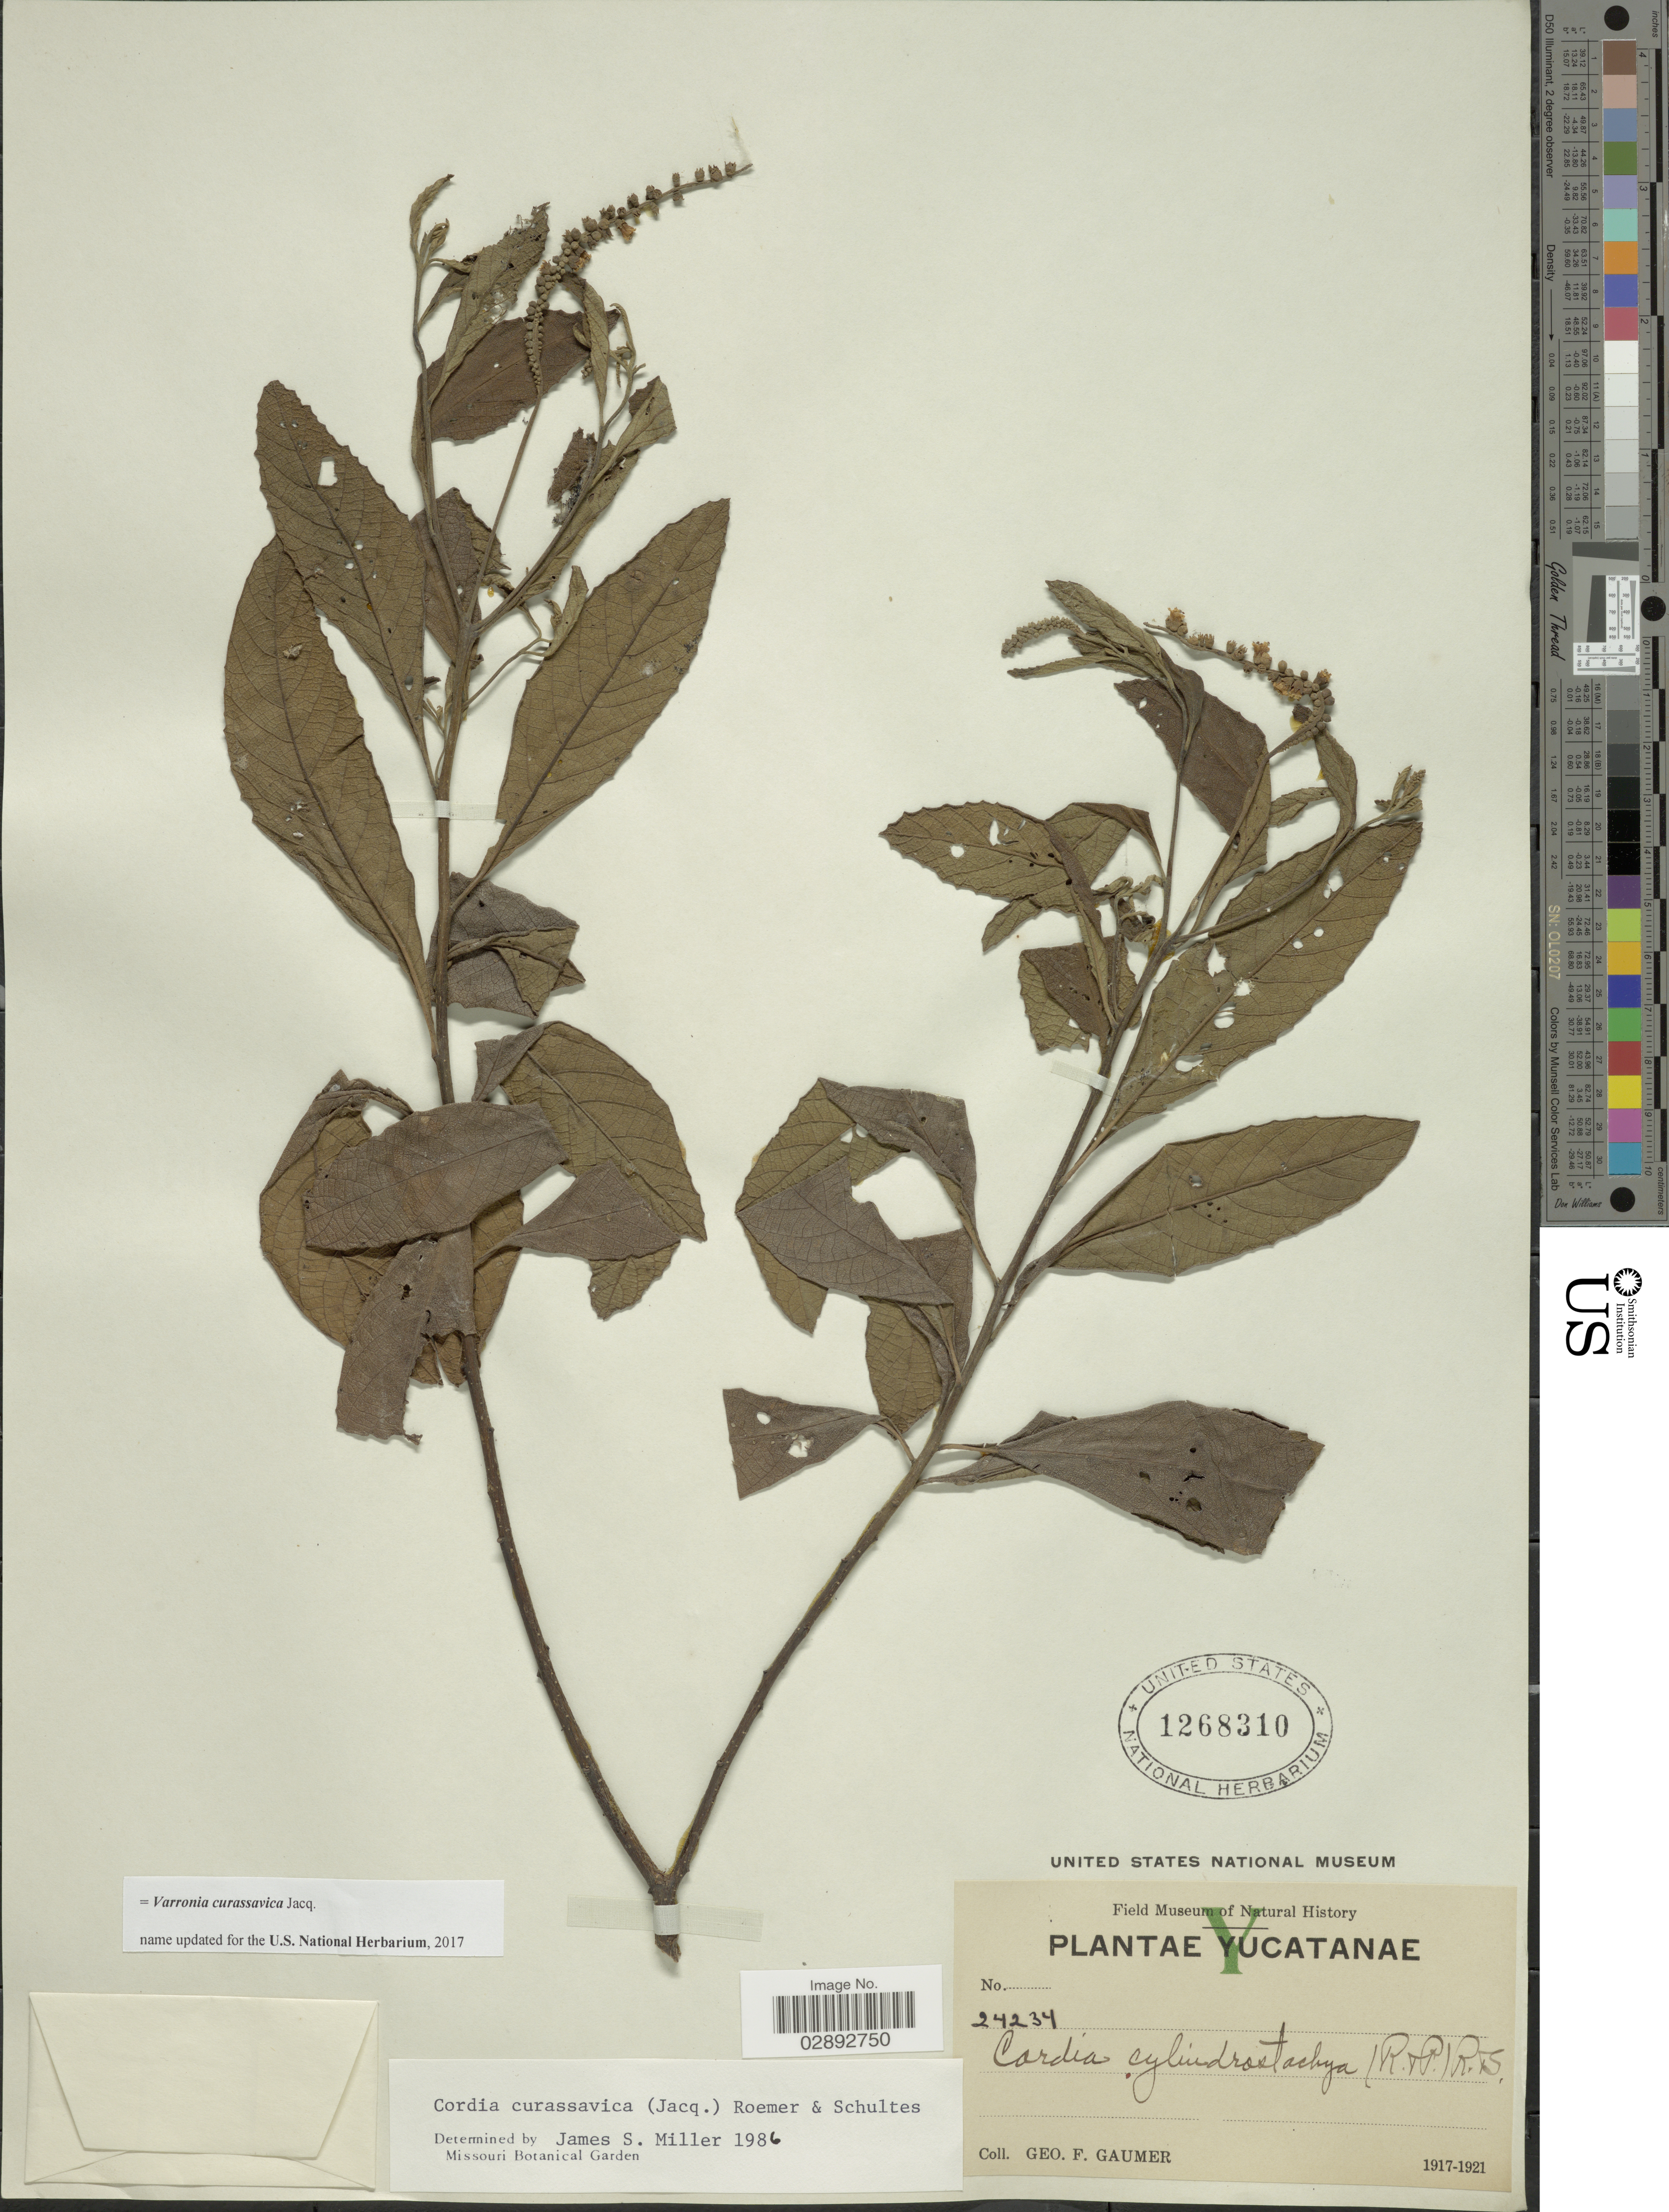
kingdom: Plantae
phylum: Tracheophyta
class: Magnoliopsida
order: Boraginales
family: Cordiaceae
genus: Varronia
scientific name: Varronia curassavica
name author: Jacq.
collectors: G. F. Gaumer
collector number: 24234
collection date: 1917/1921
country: Mexico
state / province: Yucatán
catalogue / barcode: US 1268310